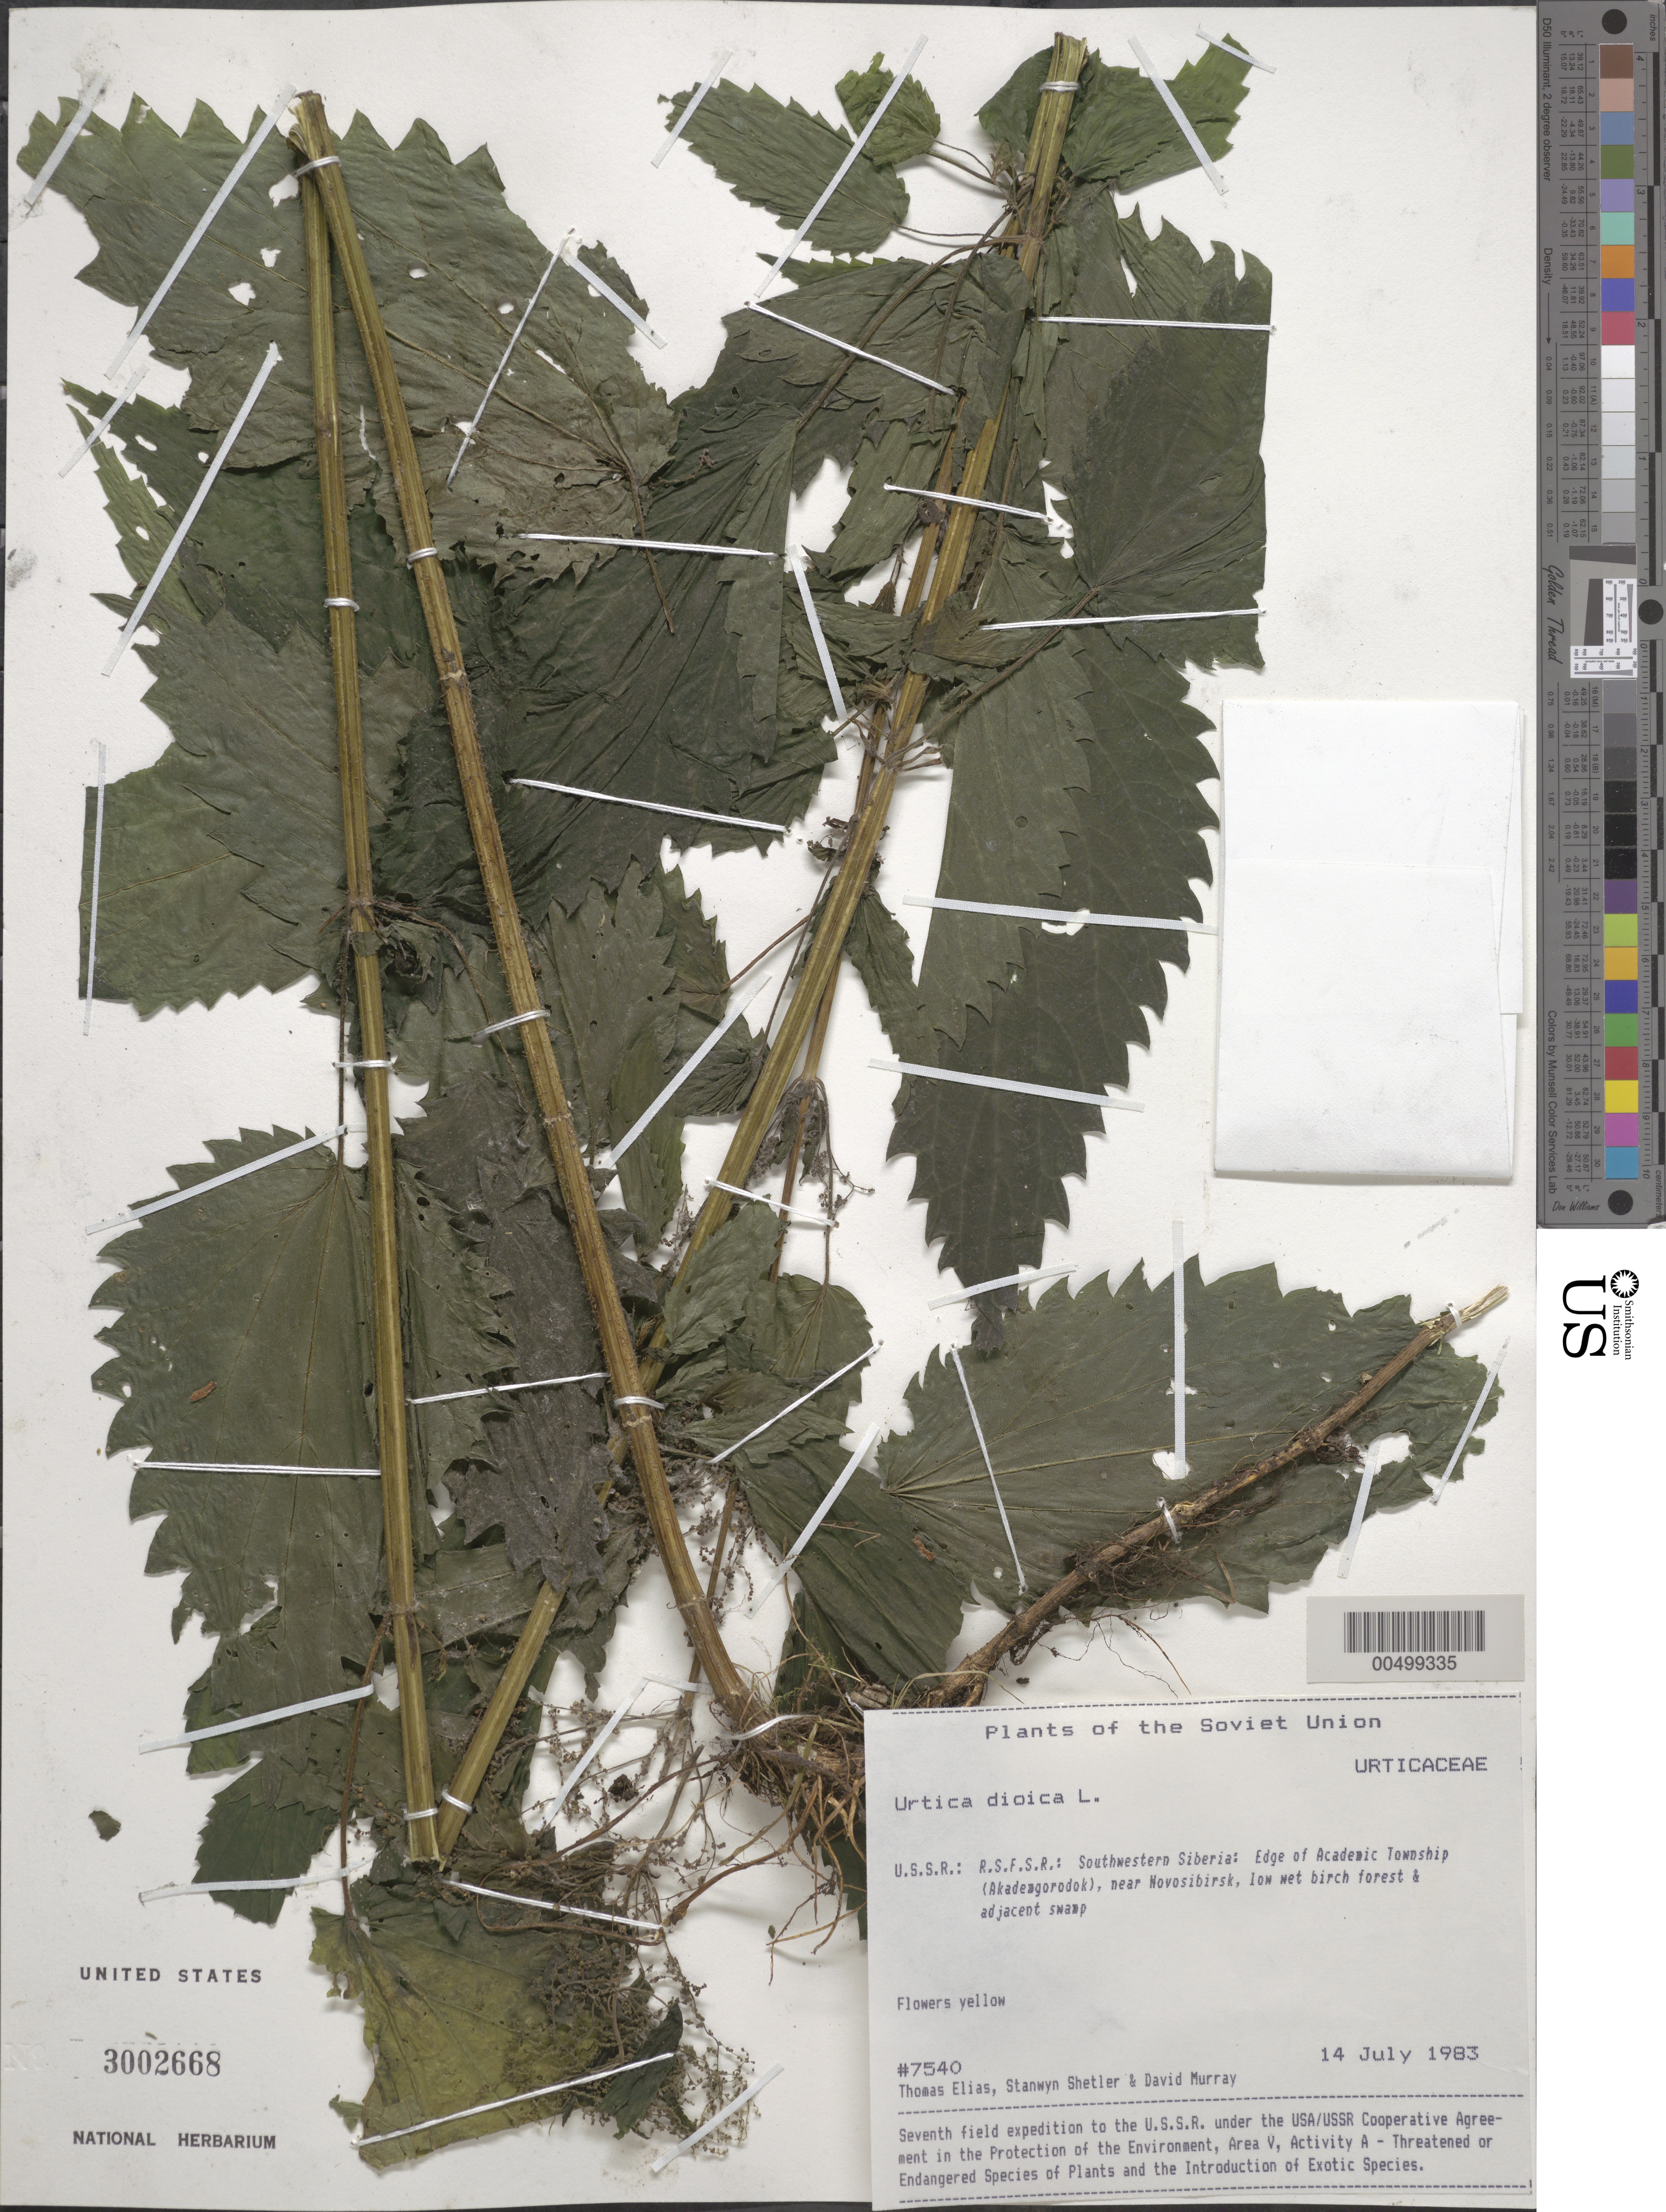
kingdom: Plantae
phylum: Tracheophyta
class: Magnoliopsida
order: Rosales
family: Urticaceae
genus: Urtica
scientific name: Urtica dioica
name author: L.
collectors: T. Elias, S. Shetler & D. F. Murray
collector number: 7540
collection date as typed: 14 Jul 1983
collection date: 1983-07-14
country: Russian Federation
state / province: Novosibirsk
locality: edge of Academic Township (Akademgorodok), near Novosibirsk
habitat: low wet birch forest and adjacent swamp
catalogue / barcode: US 3002668